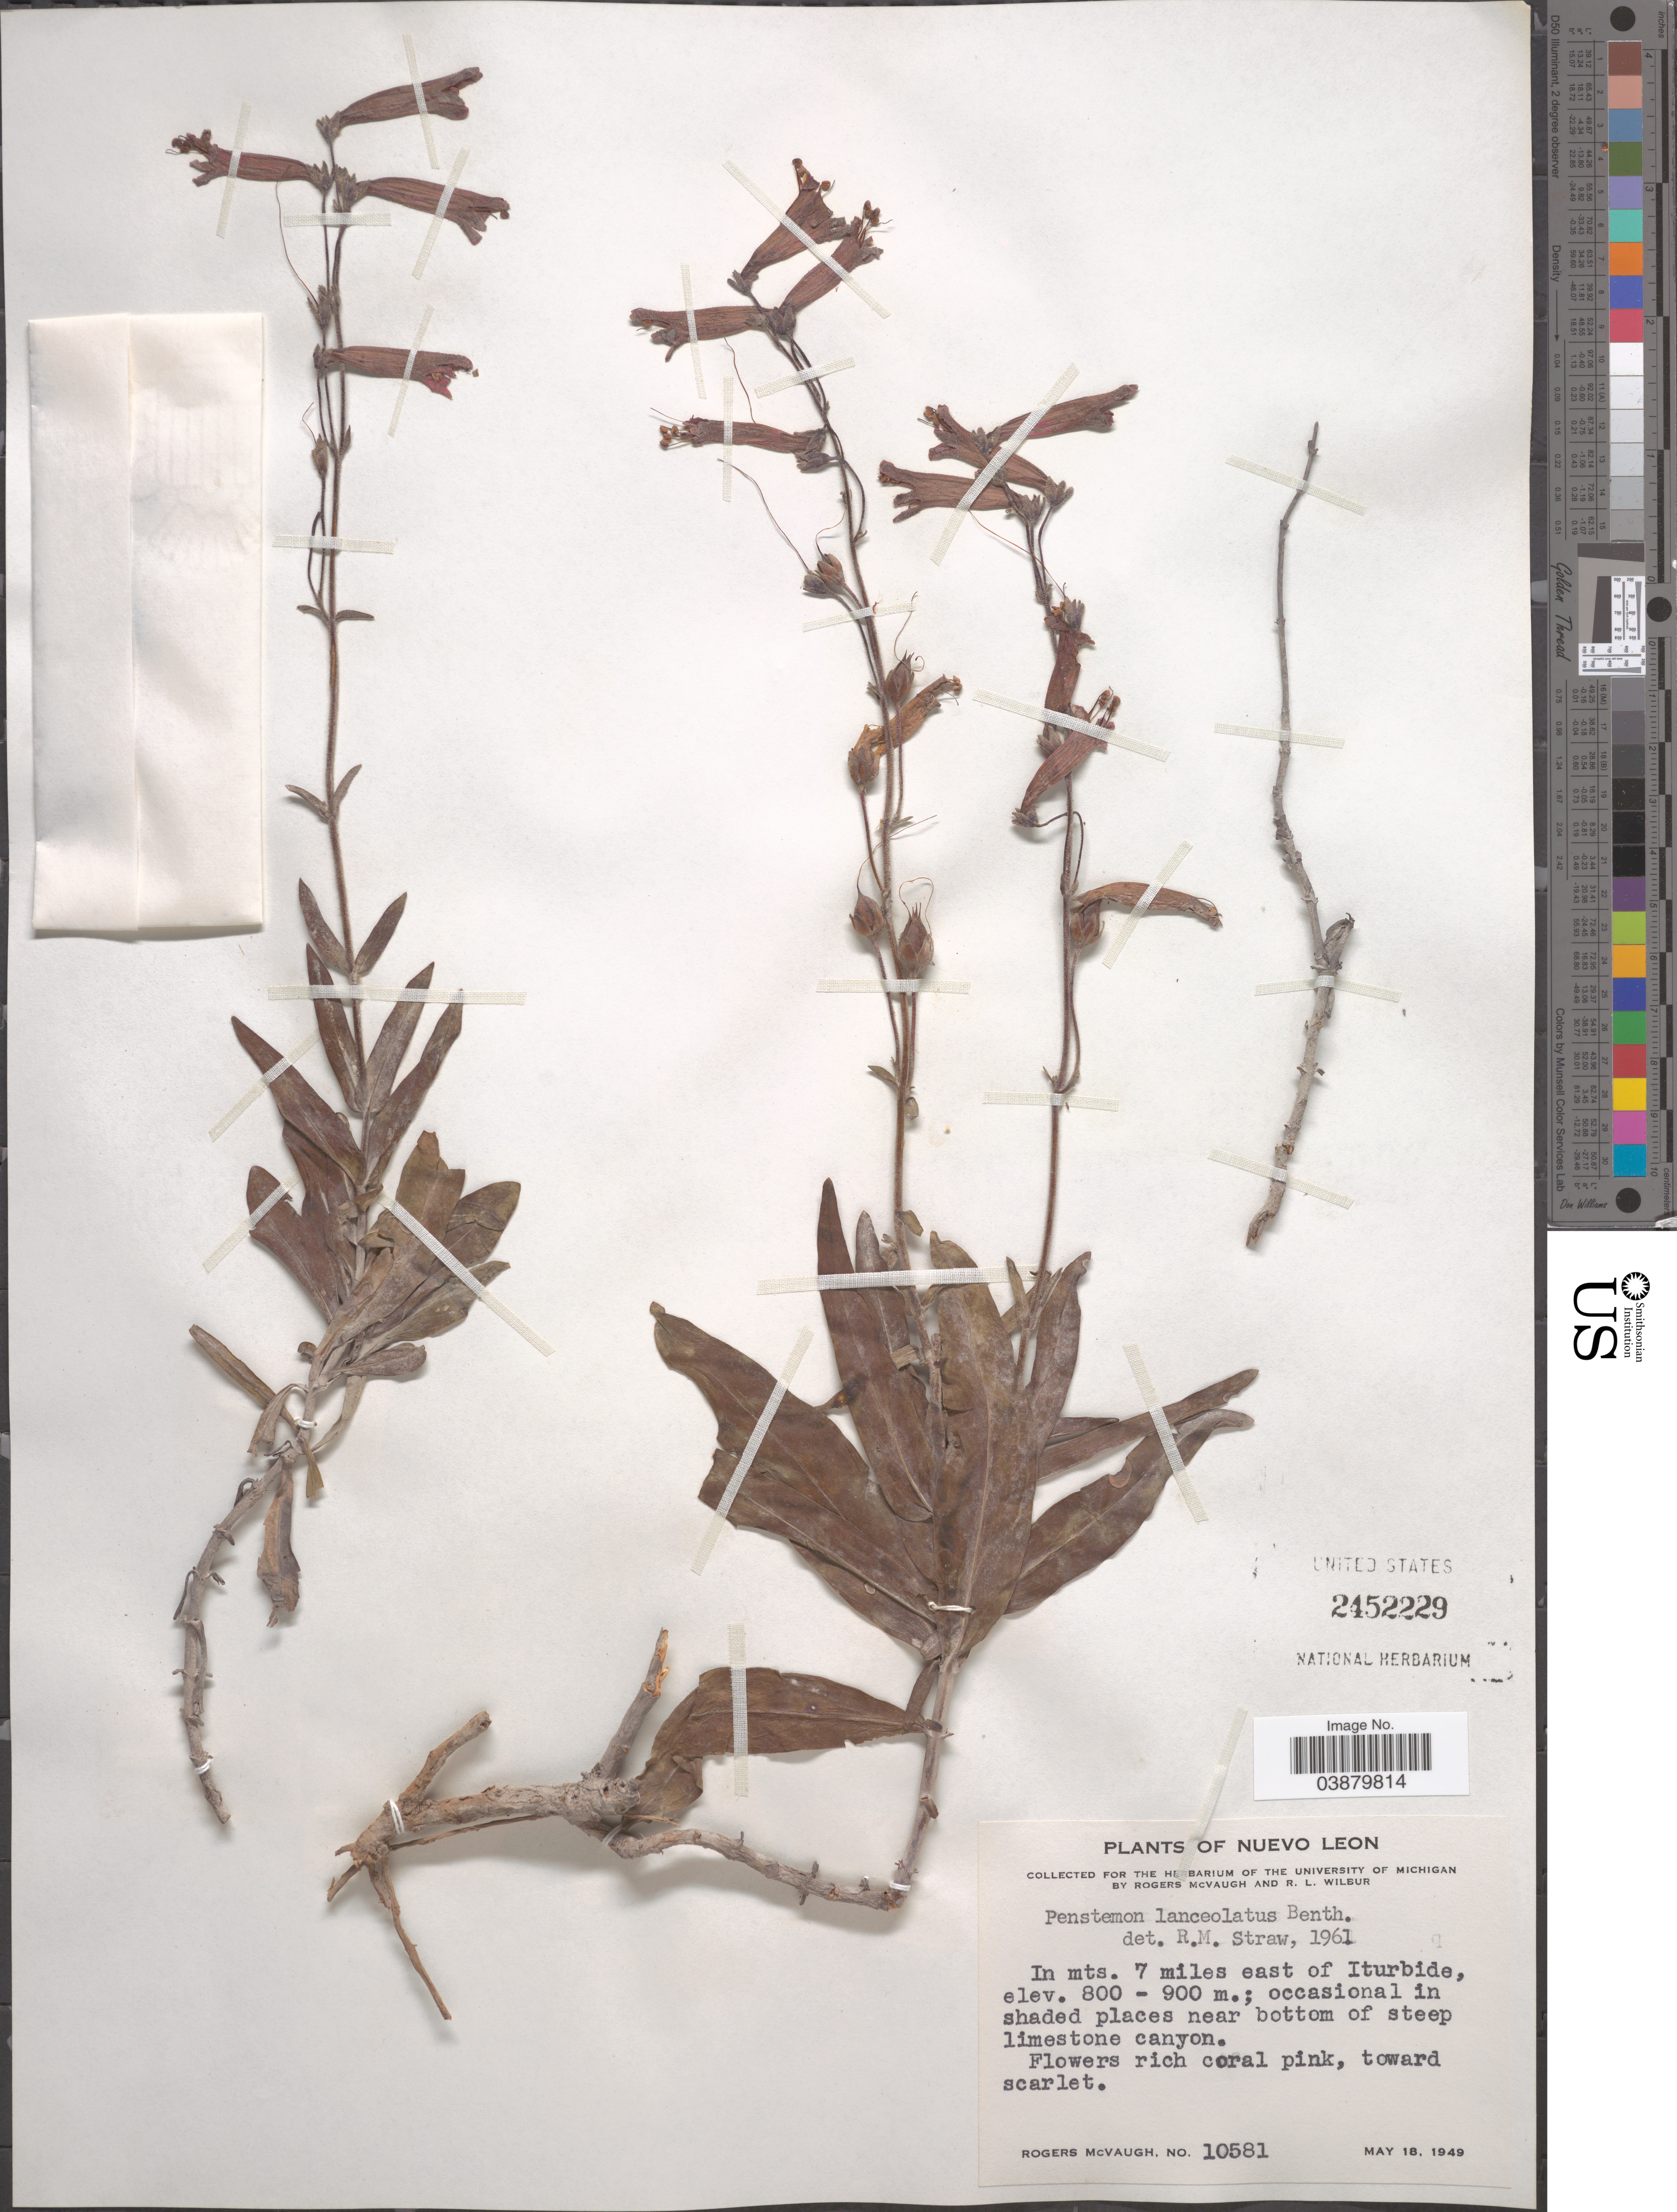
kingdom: Plantae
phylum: Tracheophyta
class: Magnoliopsida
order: Lamiales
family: Plantaginaceae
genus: Penstemon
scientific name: Penstemon lanceolatus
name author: Benth.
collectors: R. McVaugh & R. L. Wilbur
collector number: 10581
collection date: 1949-05-18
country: Mexico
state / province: Nuevo León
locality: In mts. 7 miles east of Iturbide, in shaded places near bottom of steep limestone canyon.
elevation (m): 800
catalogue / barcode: US 2452229